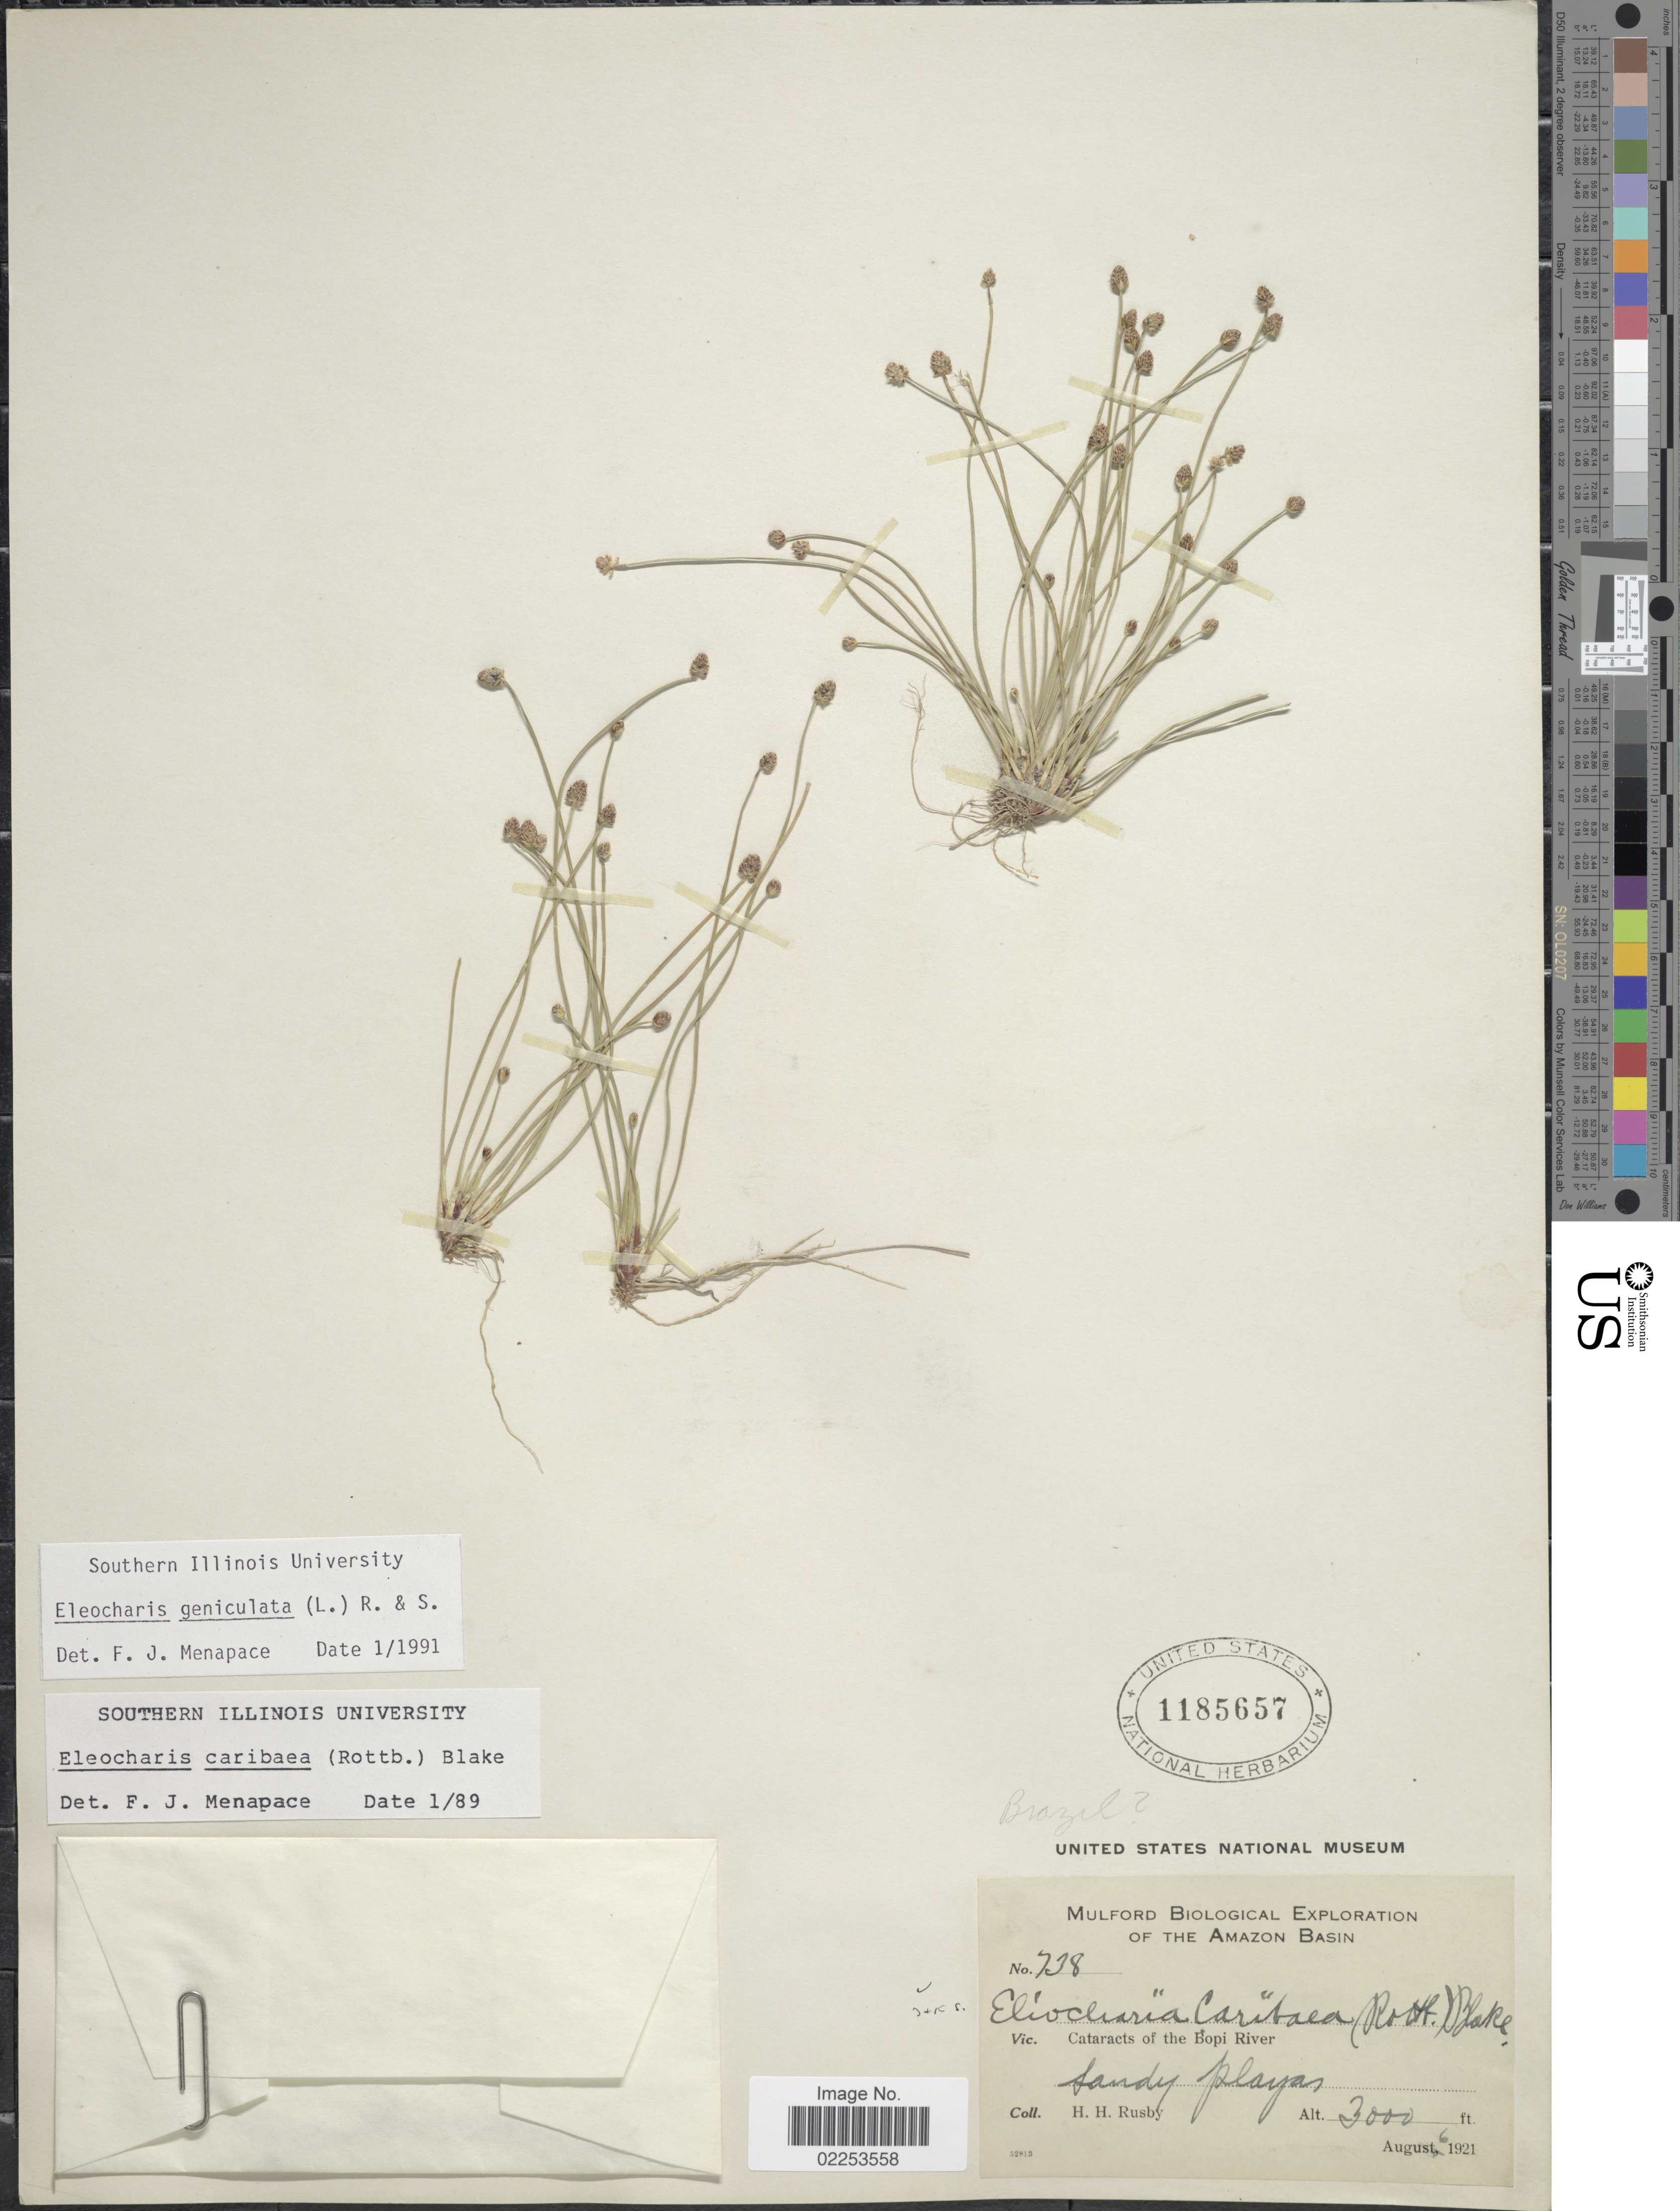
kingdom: Plantae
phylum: Tracheophyta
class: Liliopsida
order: Poales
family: Cyperaceae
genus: Eleocharis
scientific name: Eleocharis geniculata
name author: (L.) Roem. & Schult.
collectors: H. H. Rusby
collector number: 738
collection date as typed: August 6, 1921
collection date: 1921-08-06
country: Bolivia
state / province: La Paz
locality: Cataracts of the Bopi River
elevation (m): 914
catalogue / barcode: US 1185657